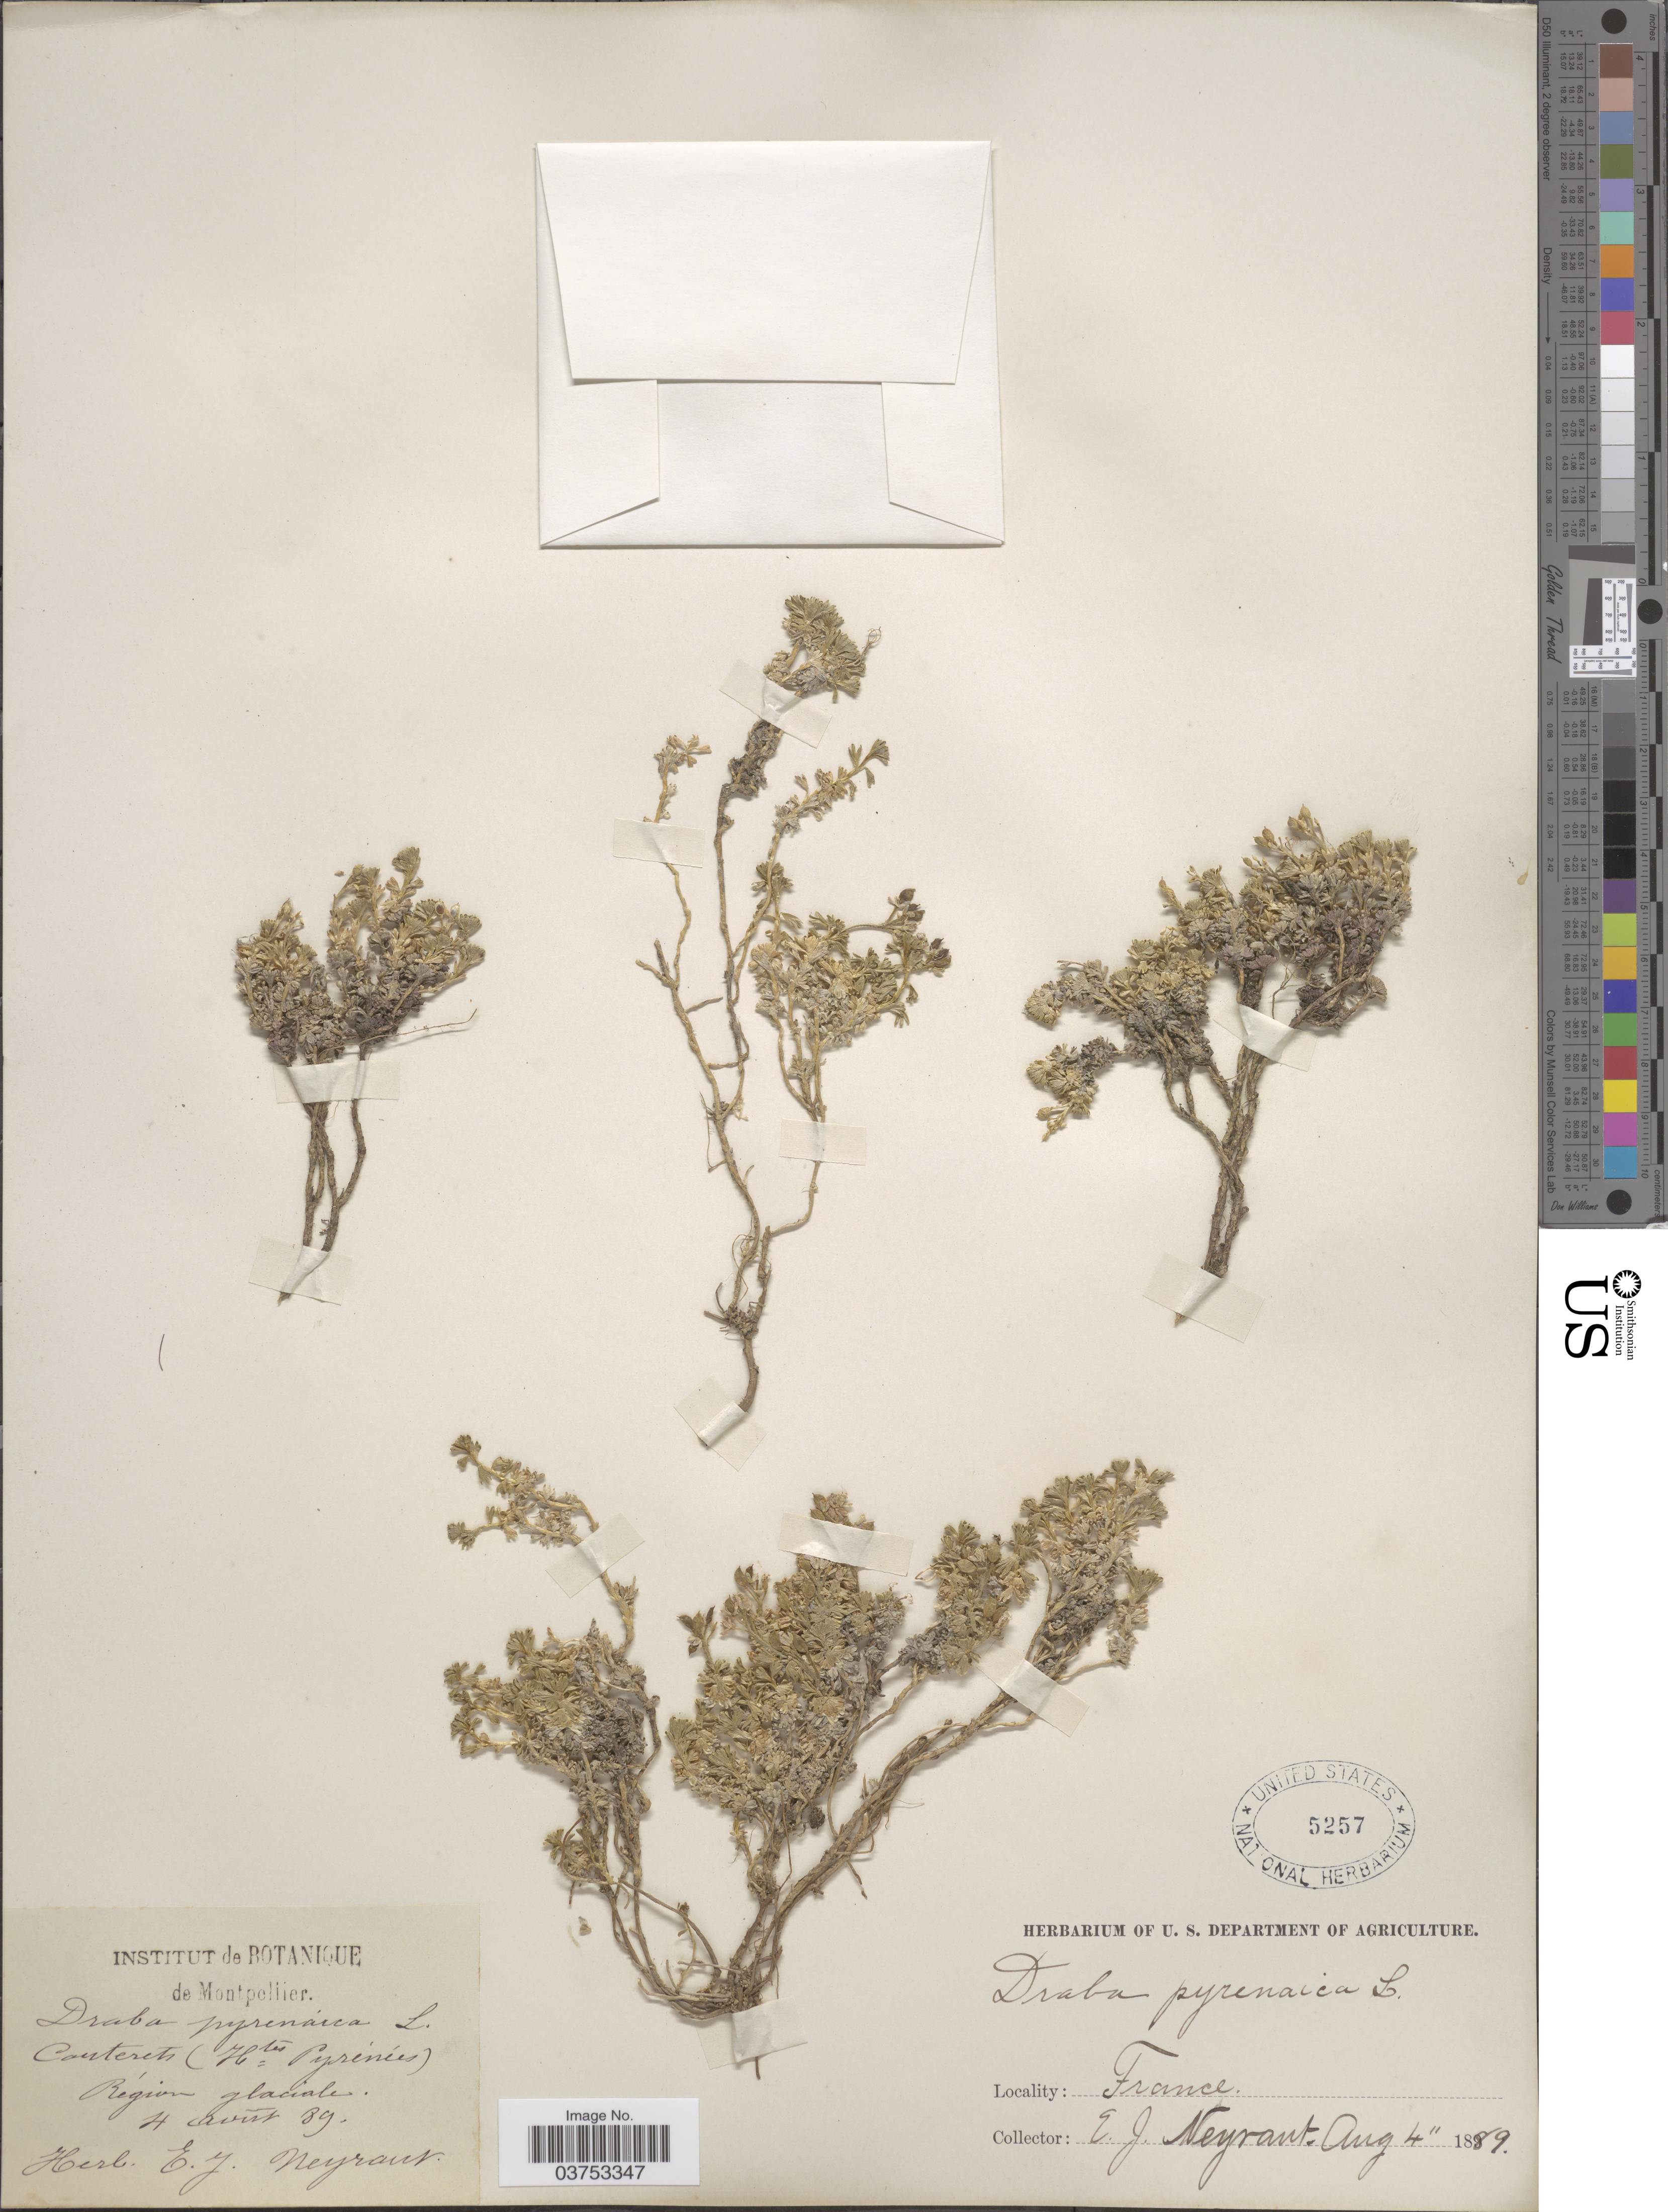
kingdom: Plantae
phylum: Tracheophyta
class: Magnoliopsida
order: Brassicales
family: Brassicaceae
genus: Draba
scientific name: Draba pyrenaica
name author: L.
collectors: E. Neyraut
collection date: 1889-08-04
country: France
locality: Cauterets (Htes Pyrénées). Région glaciale.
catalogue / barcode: US 5257